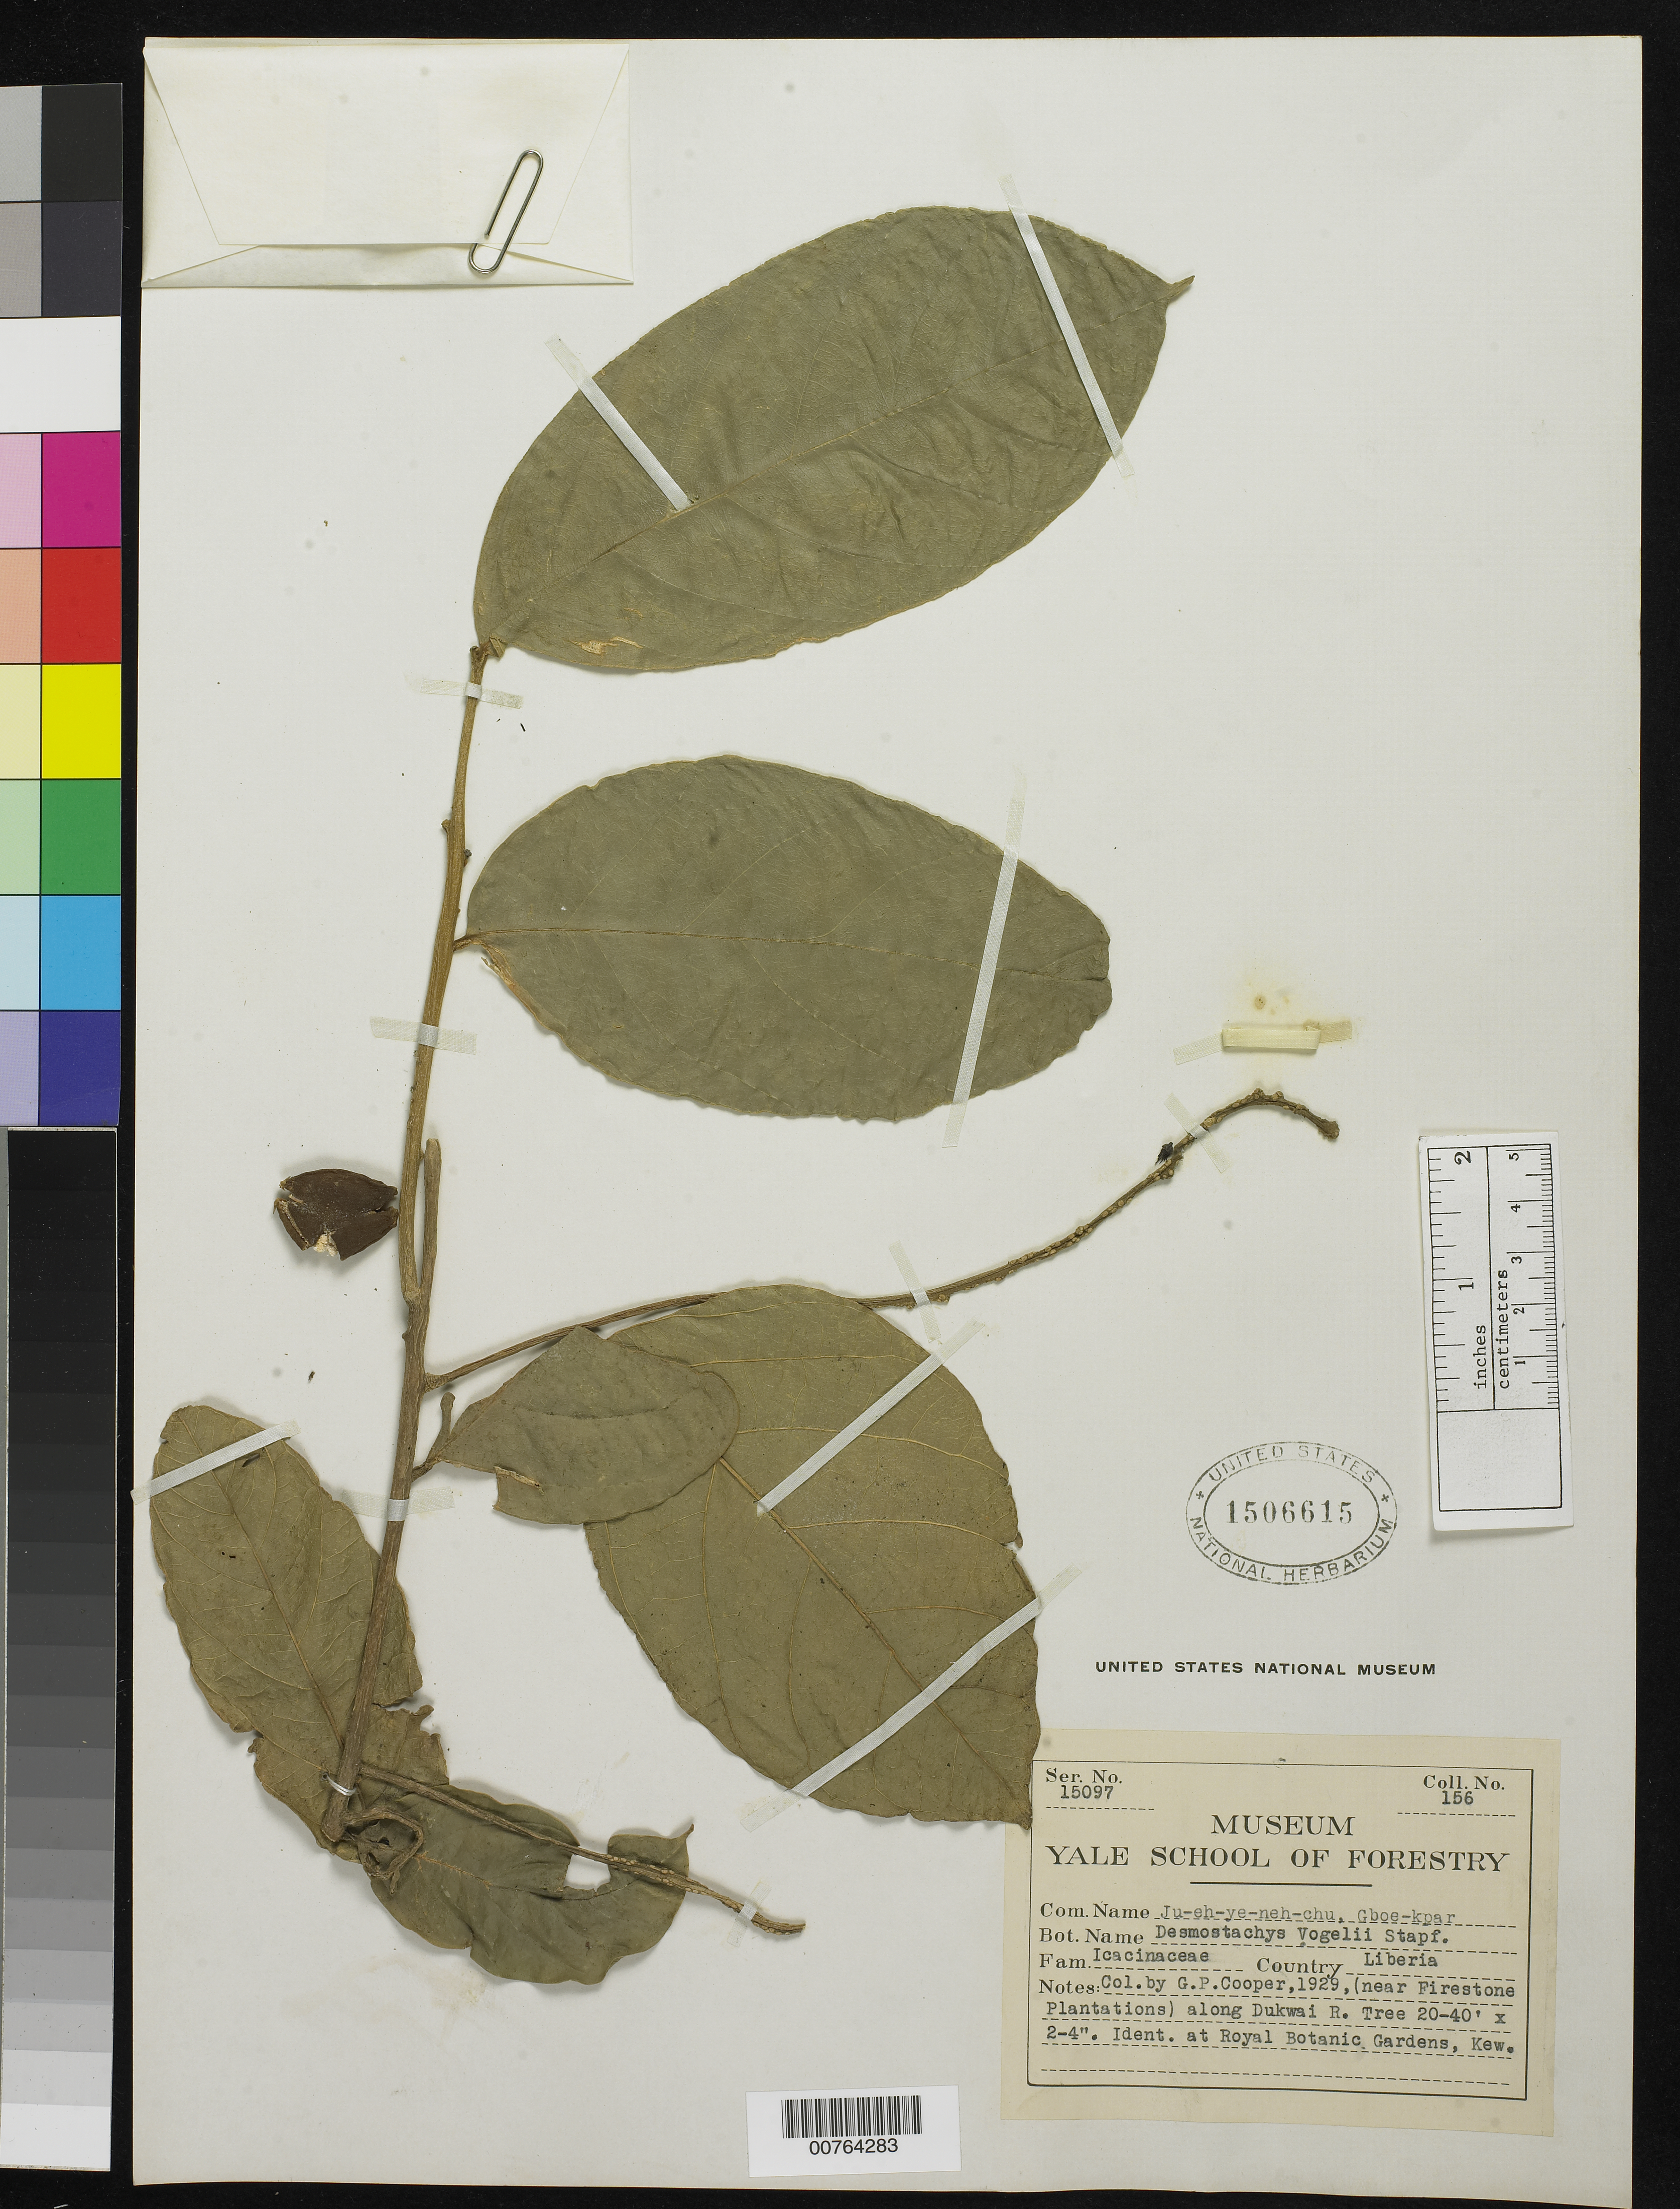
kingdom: Plantae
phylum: Tracheophyta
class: Magnoliopsida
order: Icacinales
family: Icacinaceae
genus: Vadensea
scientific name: Vadensea vogelii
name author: (Miers) Jongkind & O. Lachenaud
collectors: G. Cooper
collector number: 156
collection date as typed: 1929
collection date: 1929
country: Liberia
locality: (near Firestone Plantations) along Dukwai River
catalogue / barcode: US 1506615